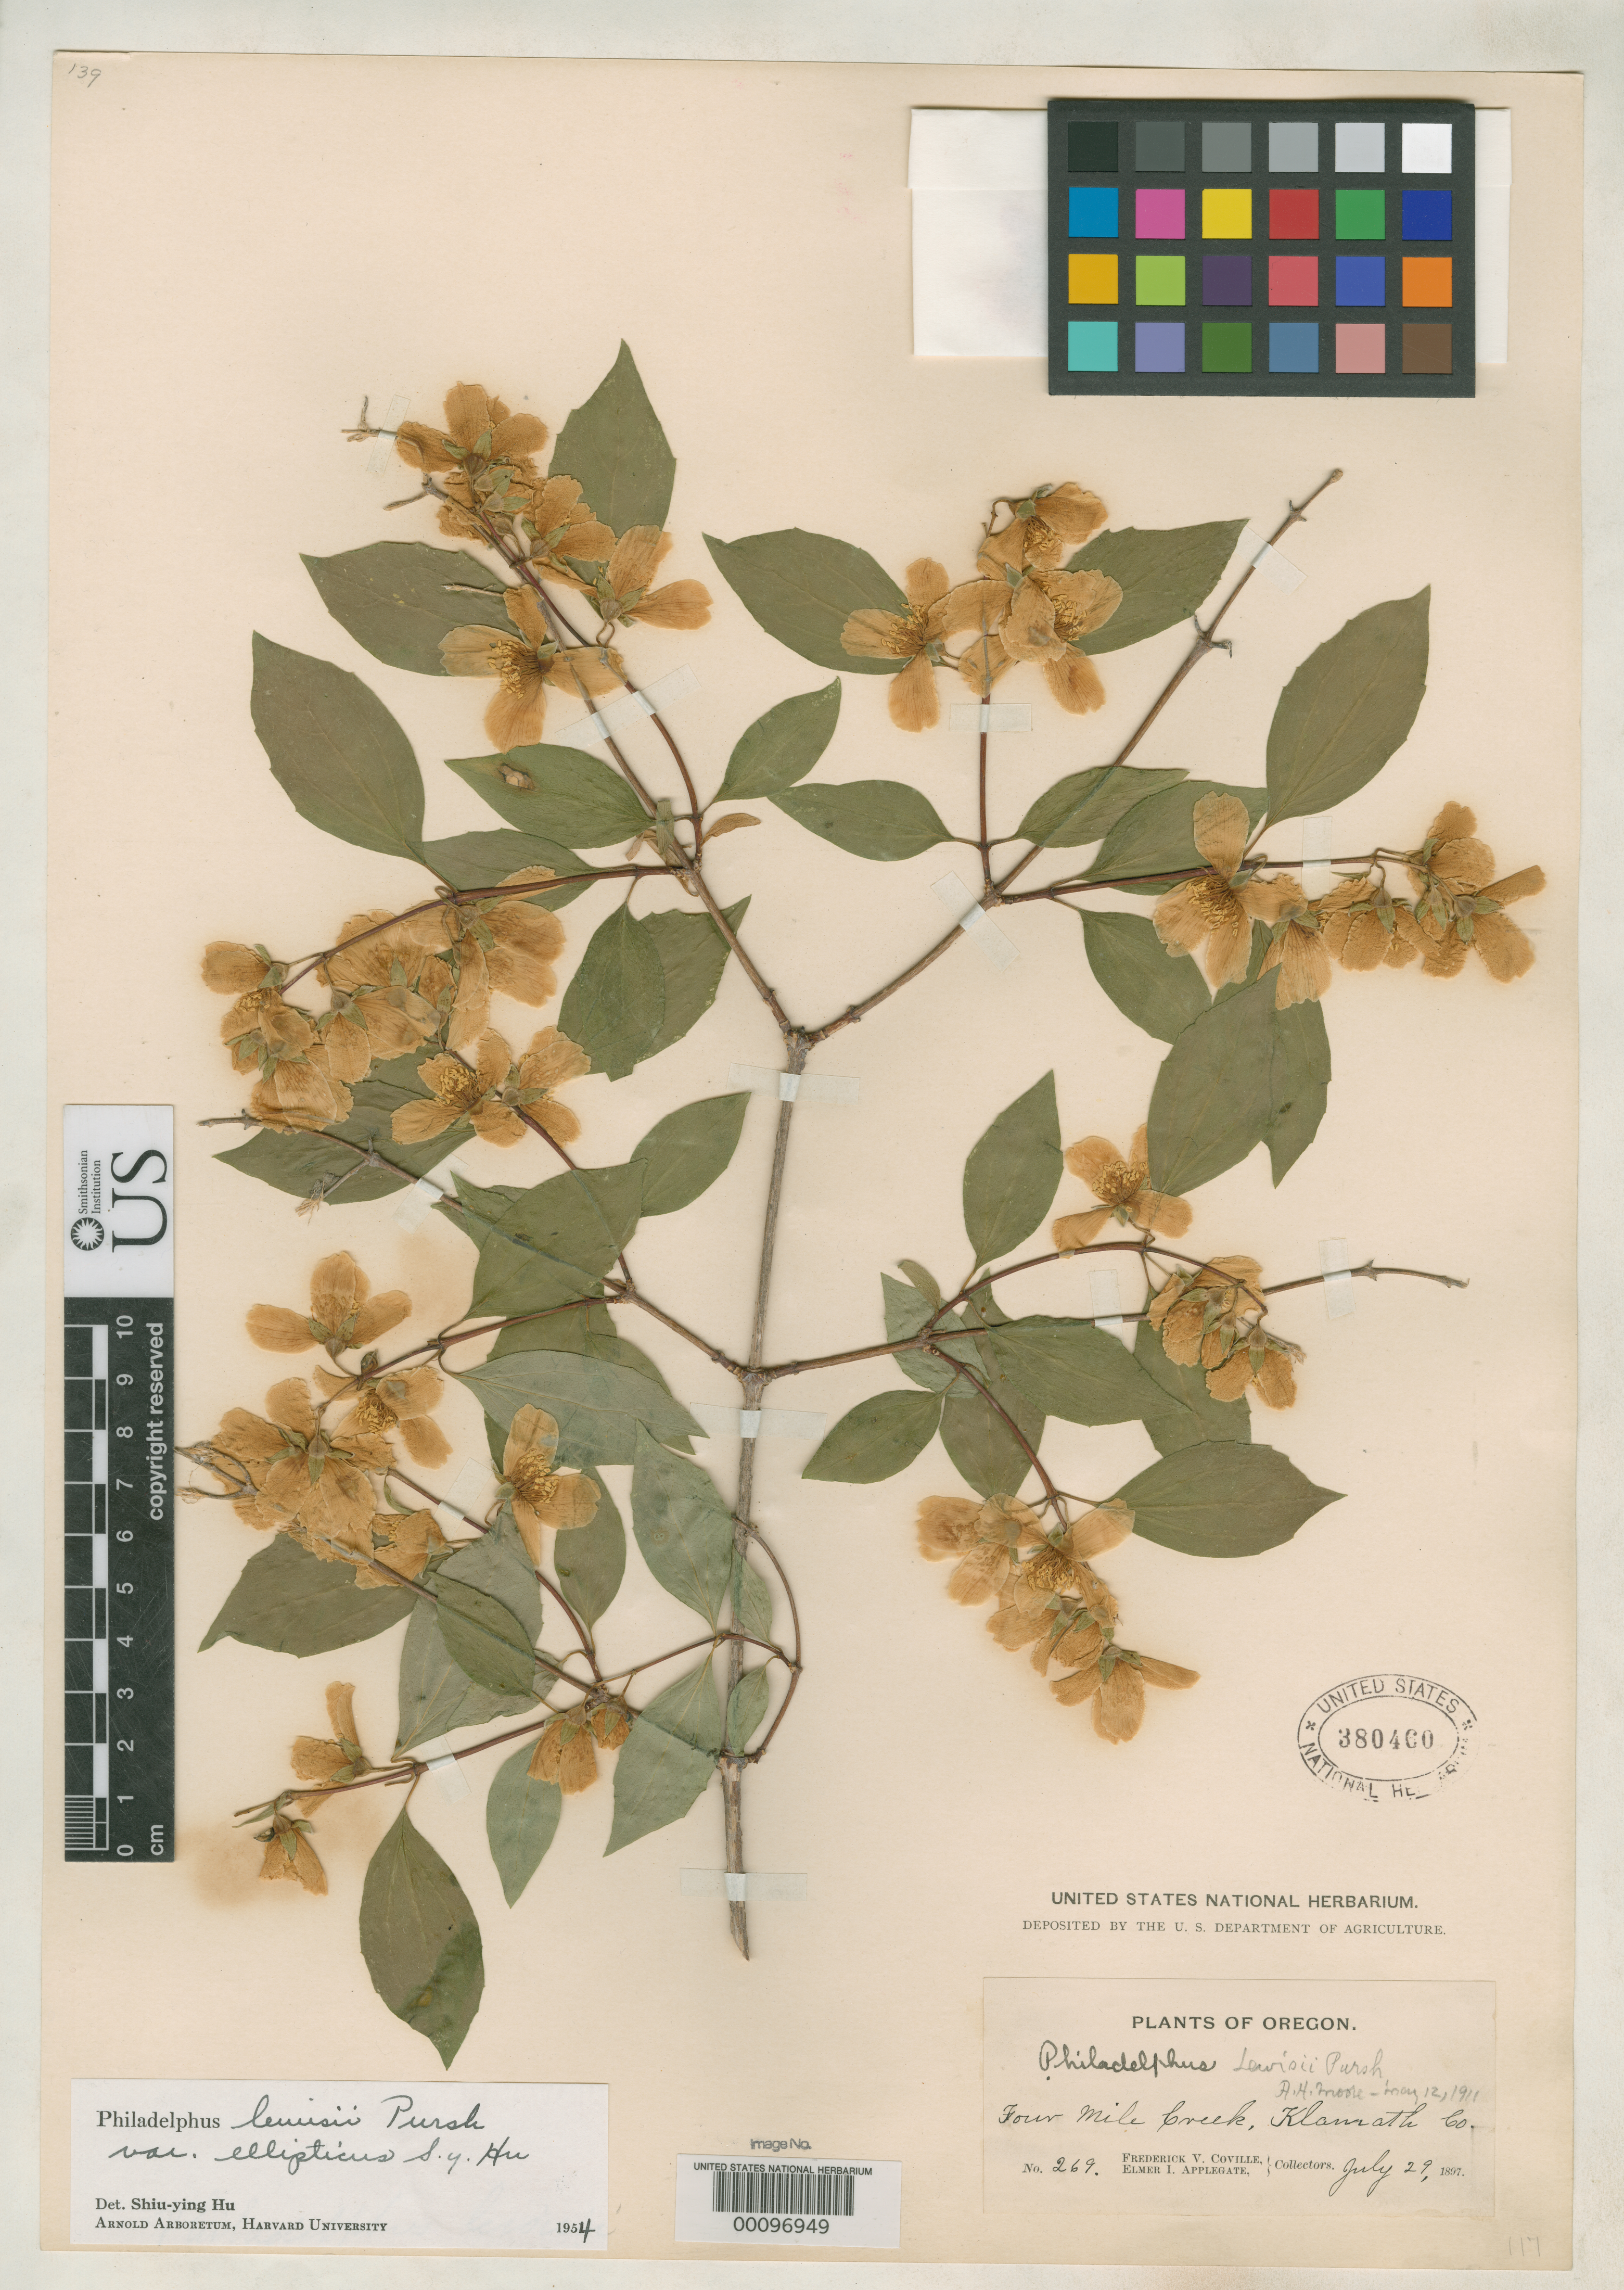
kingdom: Plantae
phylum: Tracheophyta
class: Magnoliopsida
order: Cornales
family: Hydrangeaceae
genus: Philadelphus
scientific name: Philadelphus lewisii var. ellipticus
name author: S.Y. Hu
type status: Isotype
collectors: F. V. Coville & E. I. Applegate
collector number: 269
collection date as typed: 29 Jul 1897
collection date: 1897-07-29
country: United States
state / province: Oregon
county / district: Klamath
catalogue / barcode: US 380460